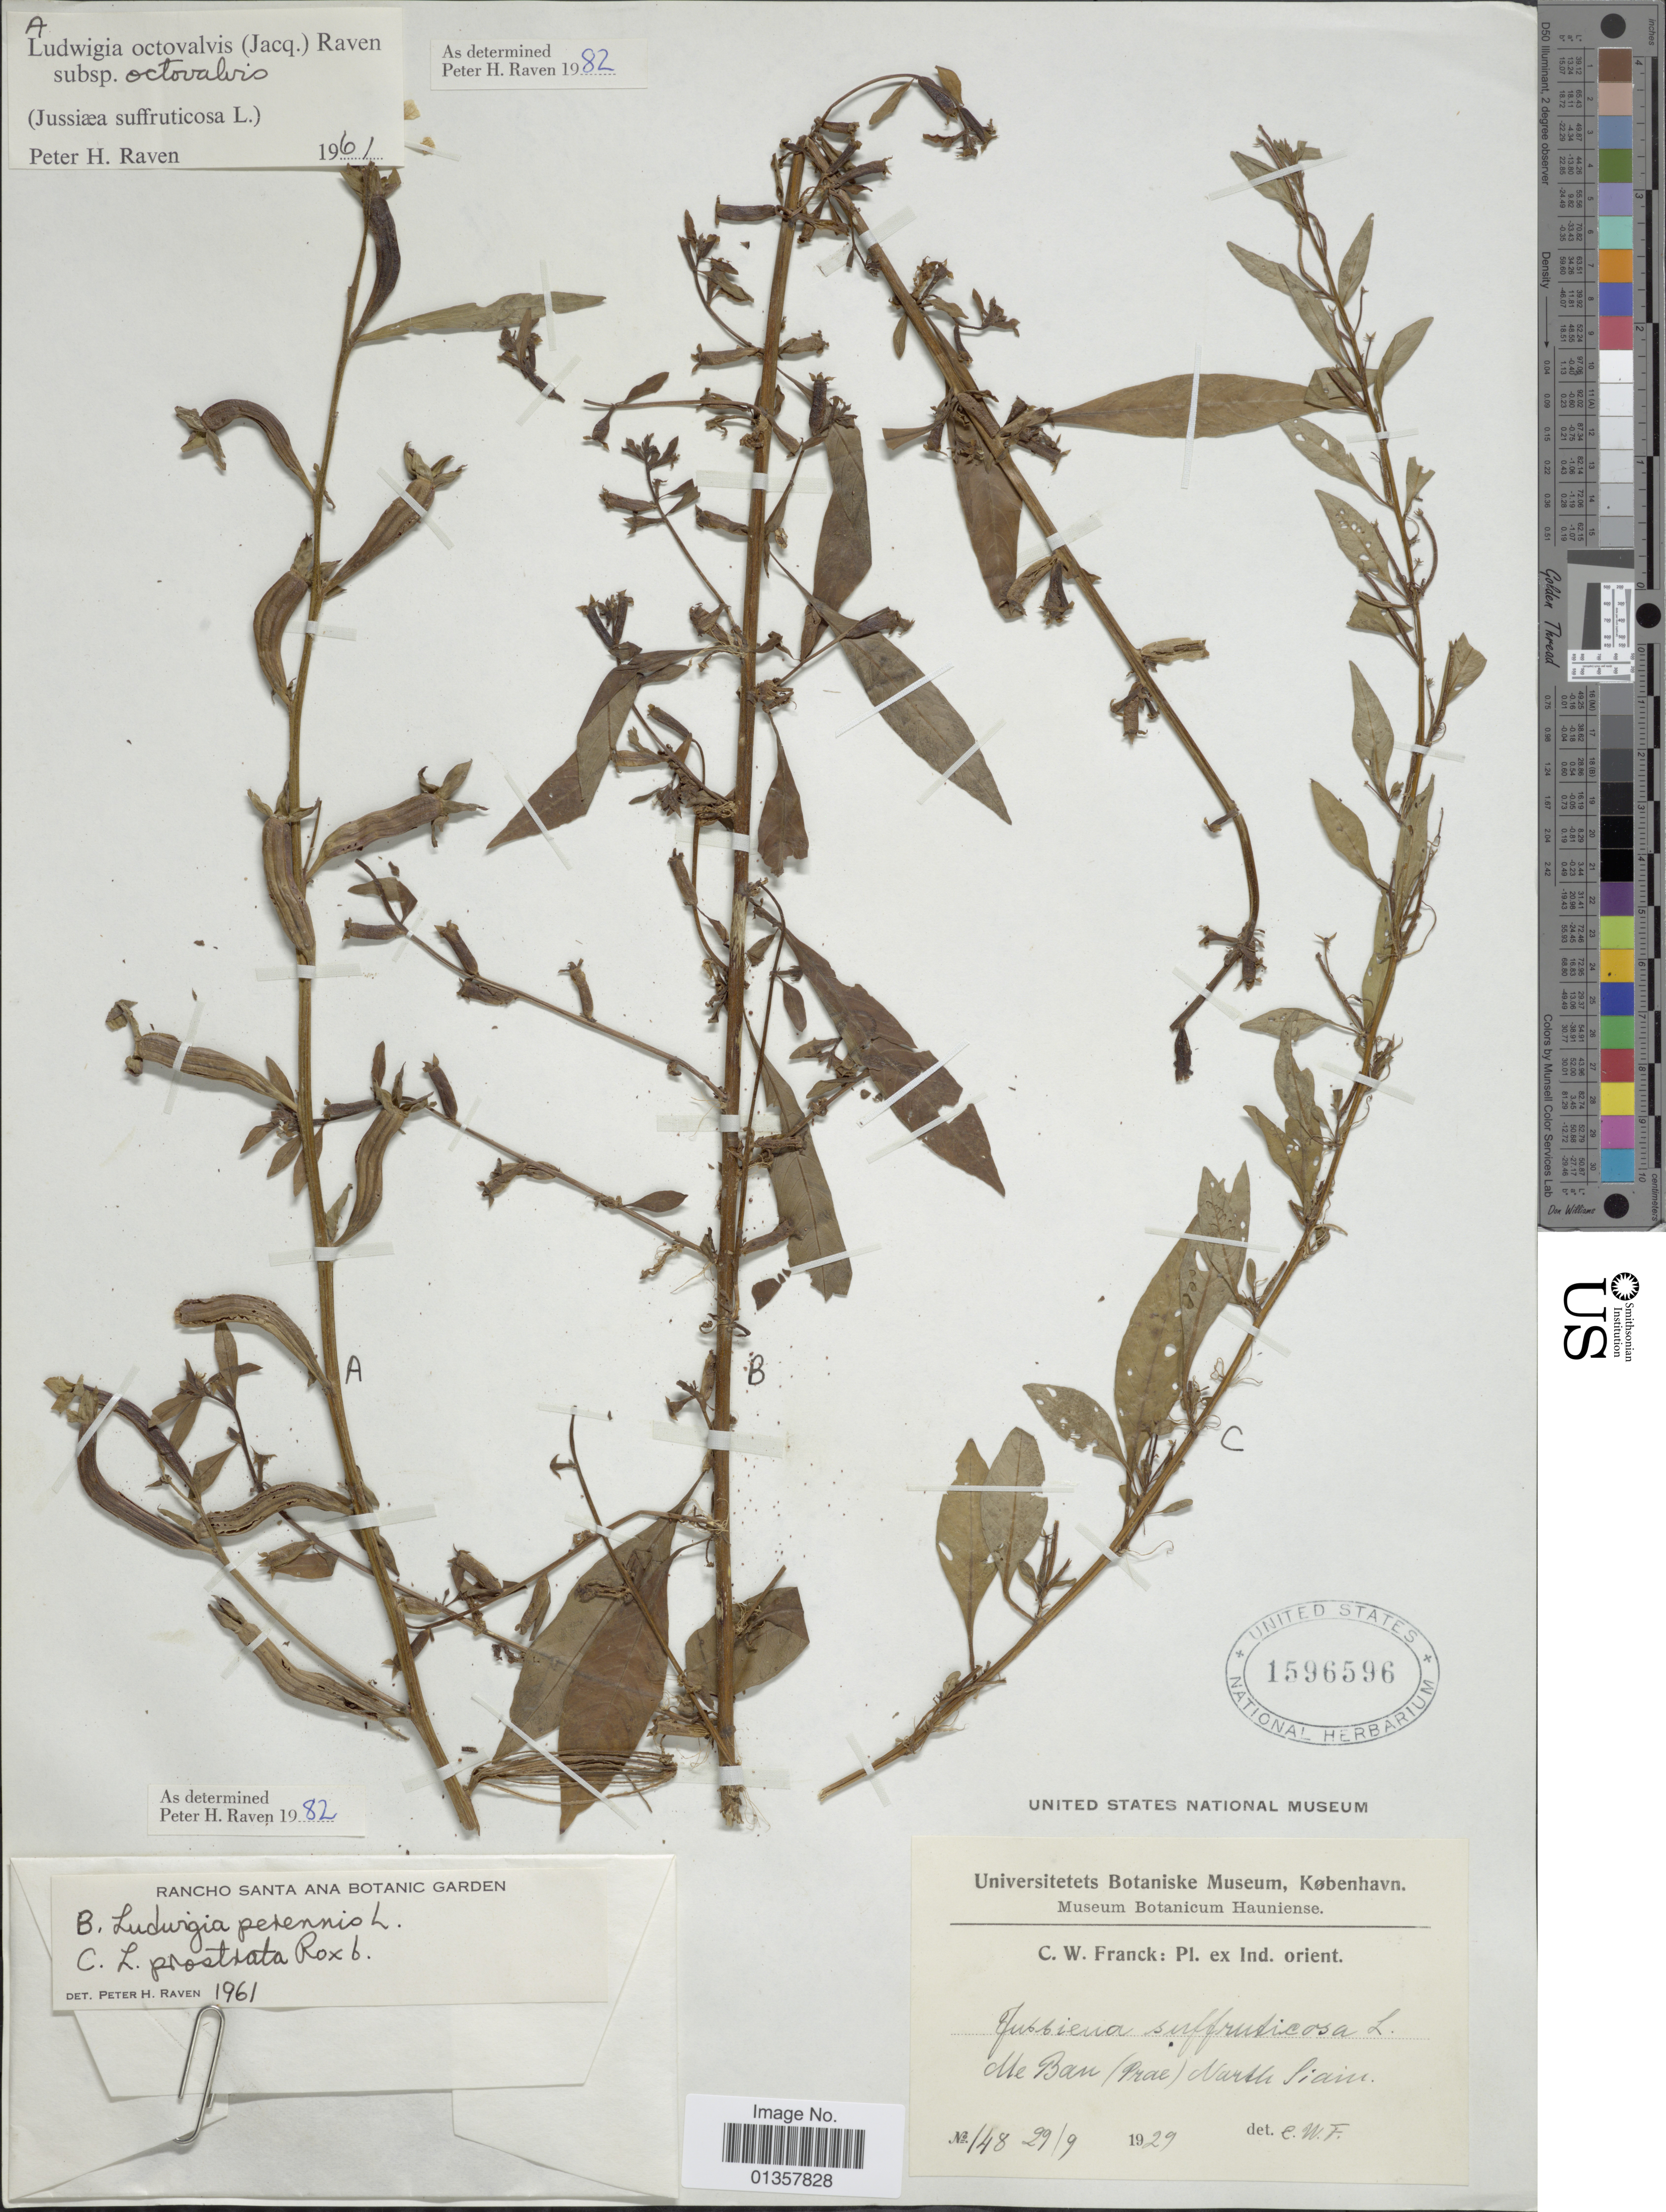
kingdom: Plantae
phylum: Tracheophyta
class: Magnoliopsida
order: Myrtales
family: Onagraceae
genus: Ludwigia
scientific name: Ludwigia octovalvis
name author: (Jacq.) P.H. Raven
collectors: C. Franck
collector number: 148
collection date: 1929-09-29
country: Thailand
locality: Ile Ban (Prae) Marti Siam [interpreted]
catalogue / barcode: US 1596596